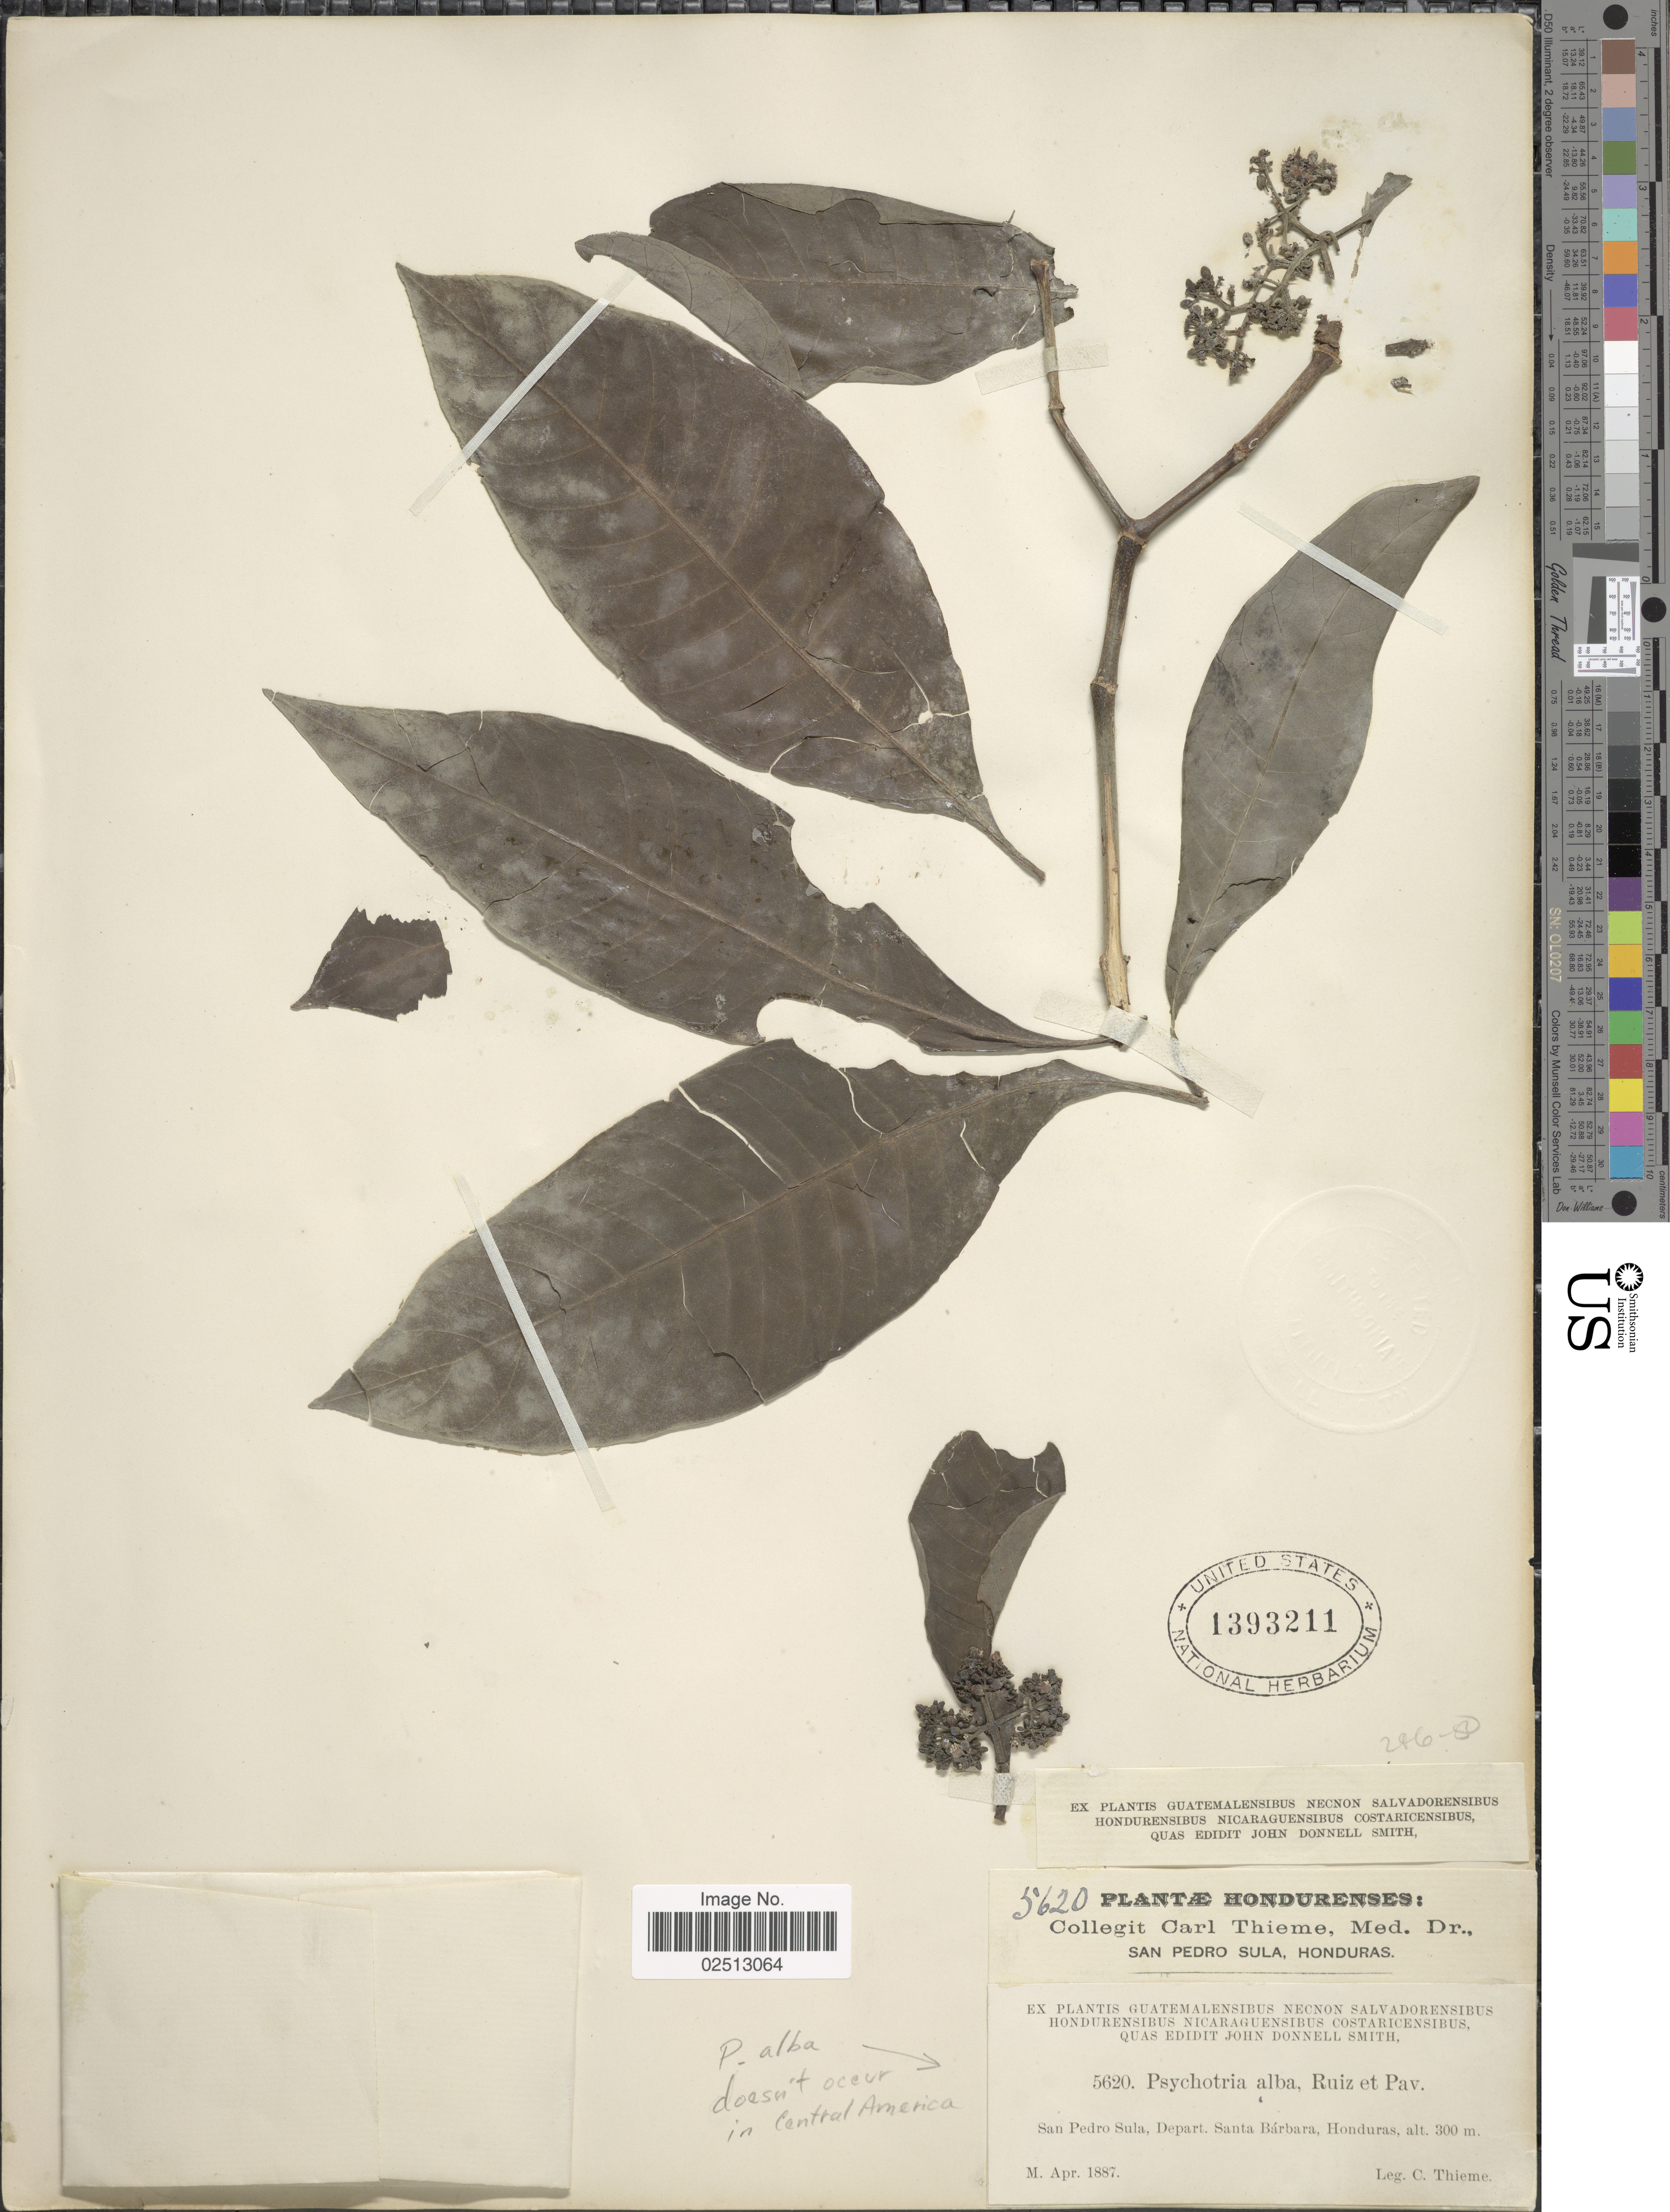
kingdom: Plantae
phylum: Tracheophyta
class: Magnoliopsida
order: Gentianales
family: Rubiaceae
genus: Psychotria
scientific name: Psychotria sp.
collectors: C. Thieme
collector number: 5620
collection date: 1887-04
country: Honduras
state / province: Cortés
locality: San Pedro Sula, Dept. Santa Bárbara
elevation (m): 300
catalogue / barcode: US 1393211